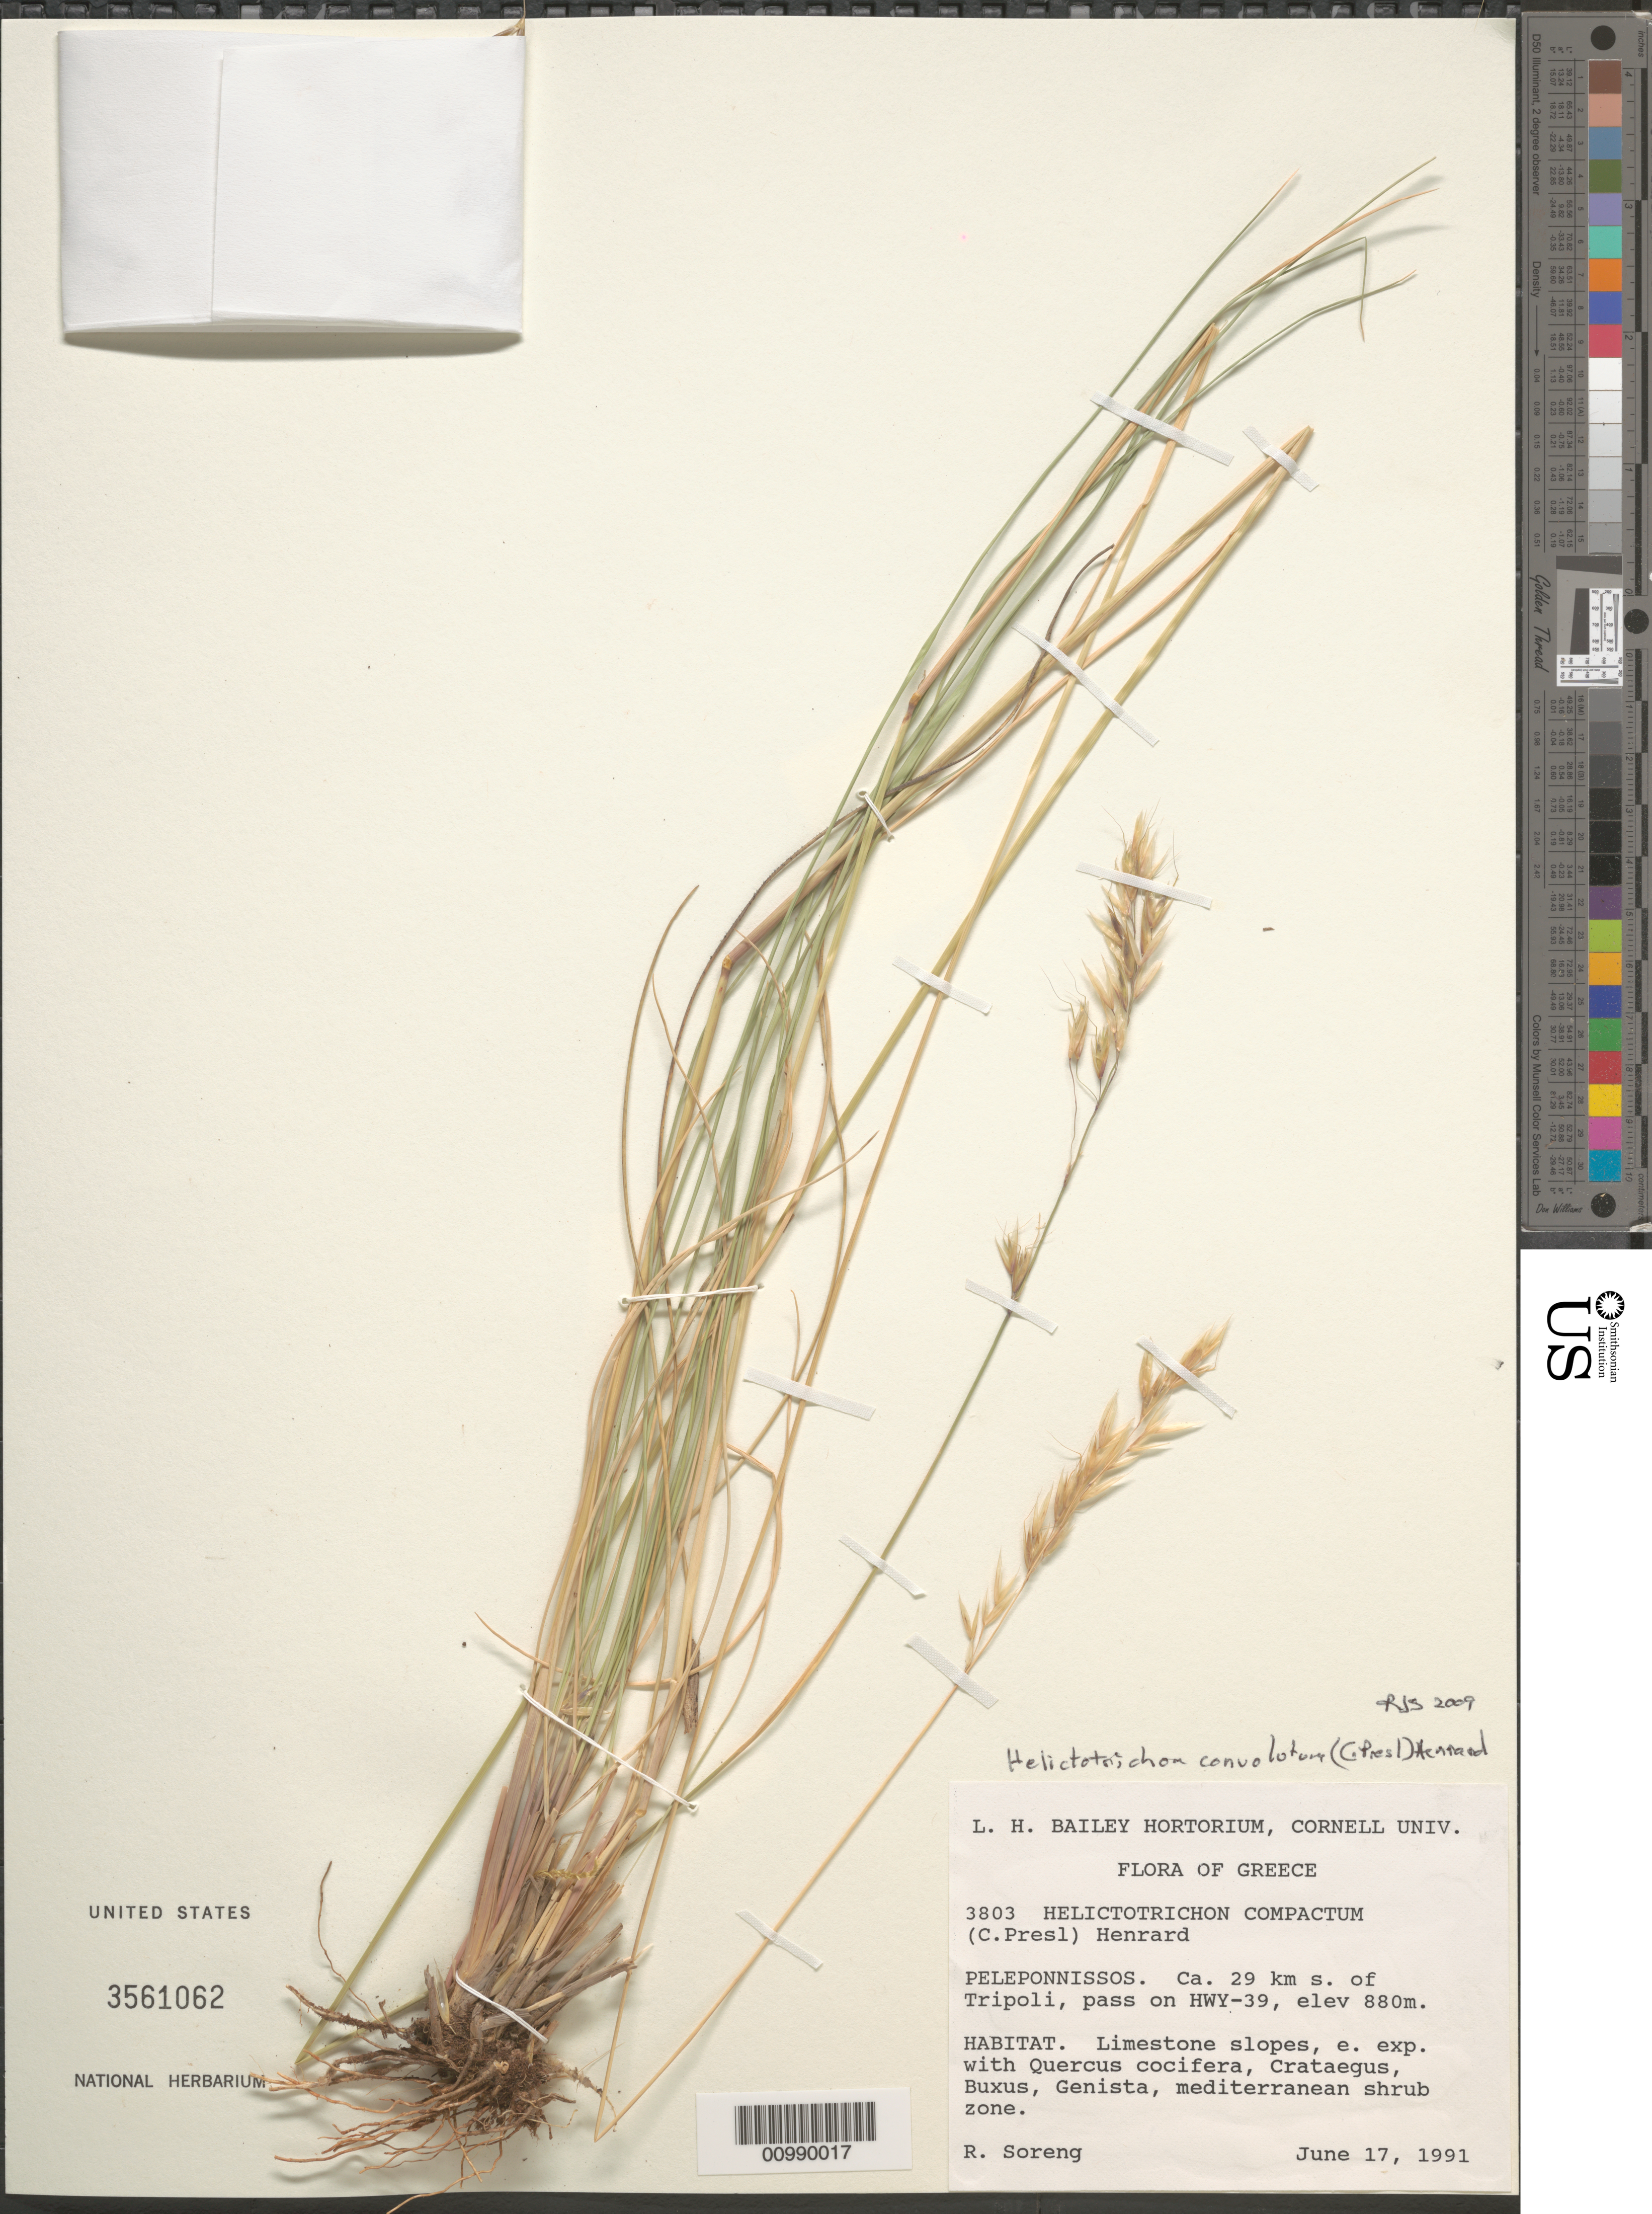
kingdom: Plantae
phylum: Tracheophyta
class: Liliopsida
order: Poales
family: Poaceae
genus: Helictotrichon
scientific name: Helictotrichon convolutum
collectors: R. J. Soreng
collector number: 3803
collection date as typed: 17 Jun 1991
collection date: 1991-06-17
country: Greece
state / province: Peloponnese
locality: Ca. 29 km S of Tripoli, pass on HWY-39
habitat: Limestone slopes, e. exp. with Quercus cocifera, Crataegus, Buxus, Gnitsia, mediterranean shrub zone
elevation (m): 880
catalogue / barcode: US 3561062